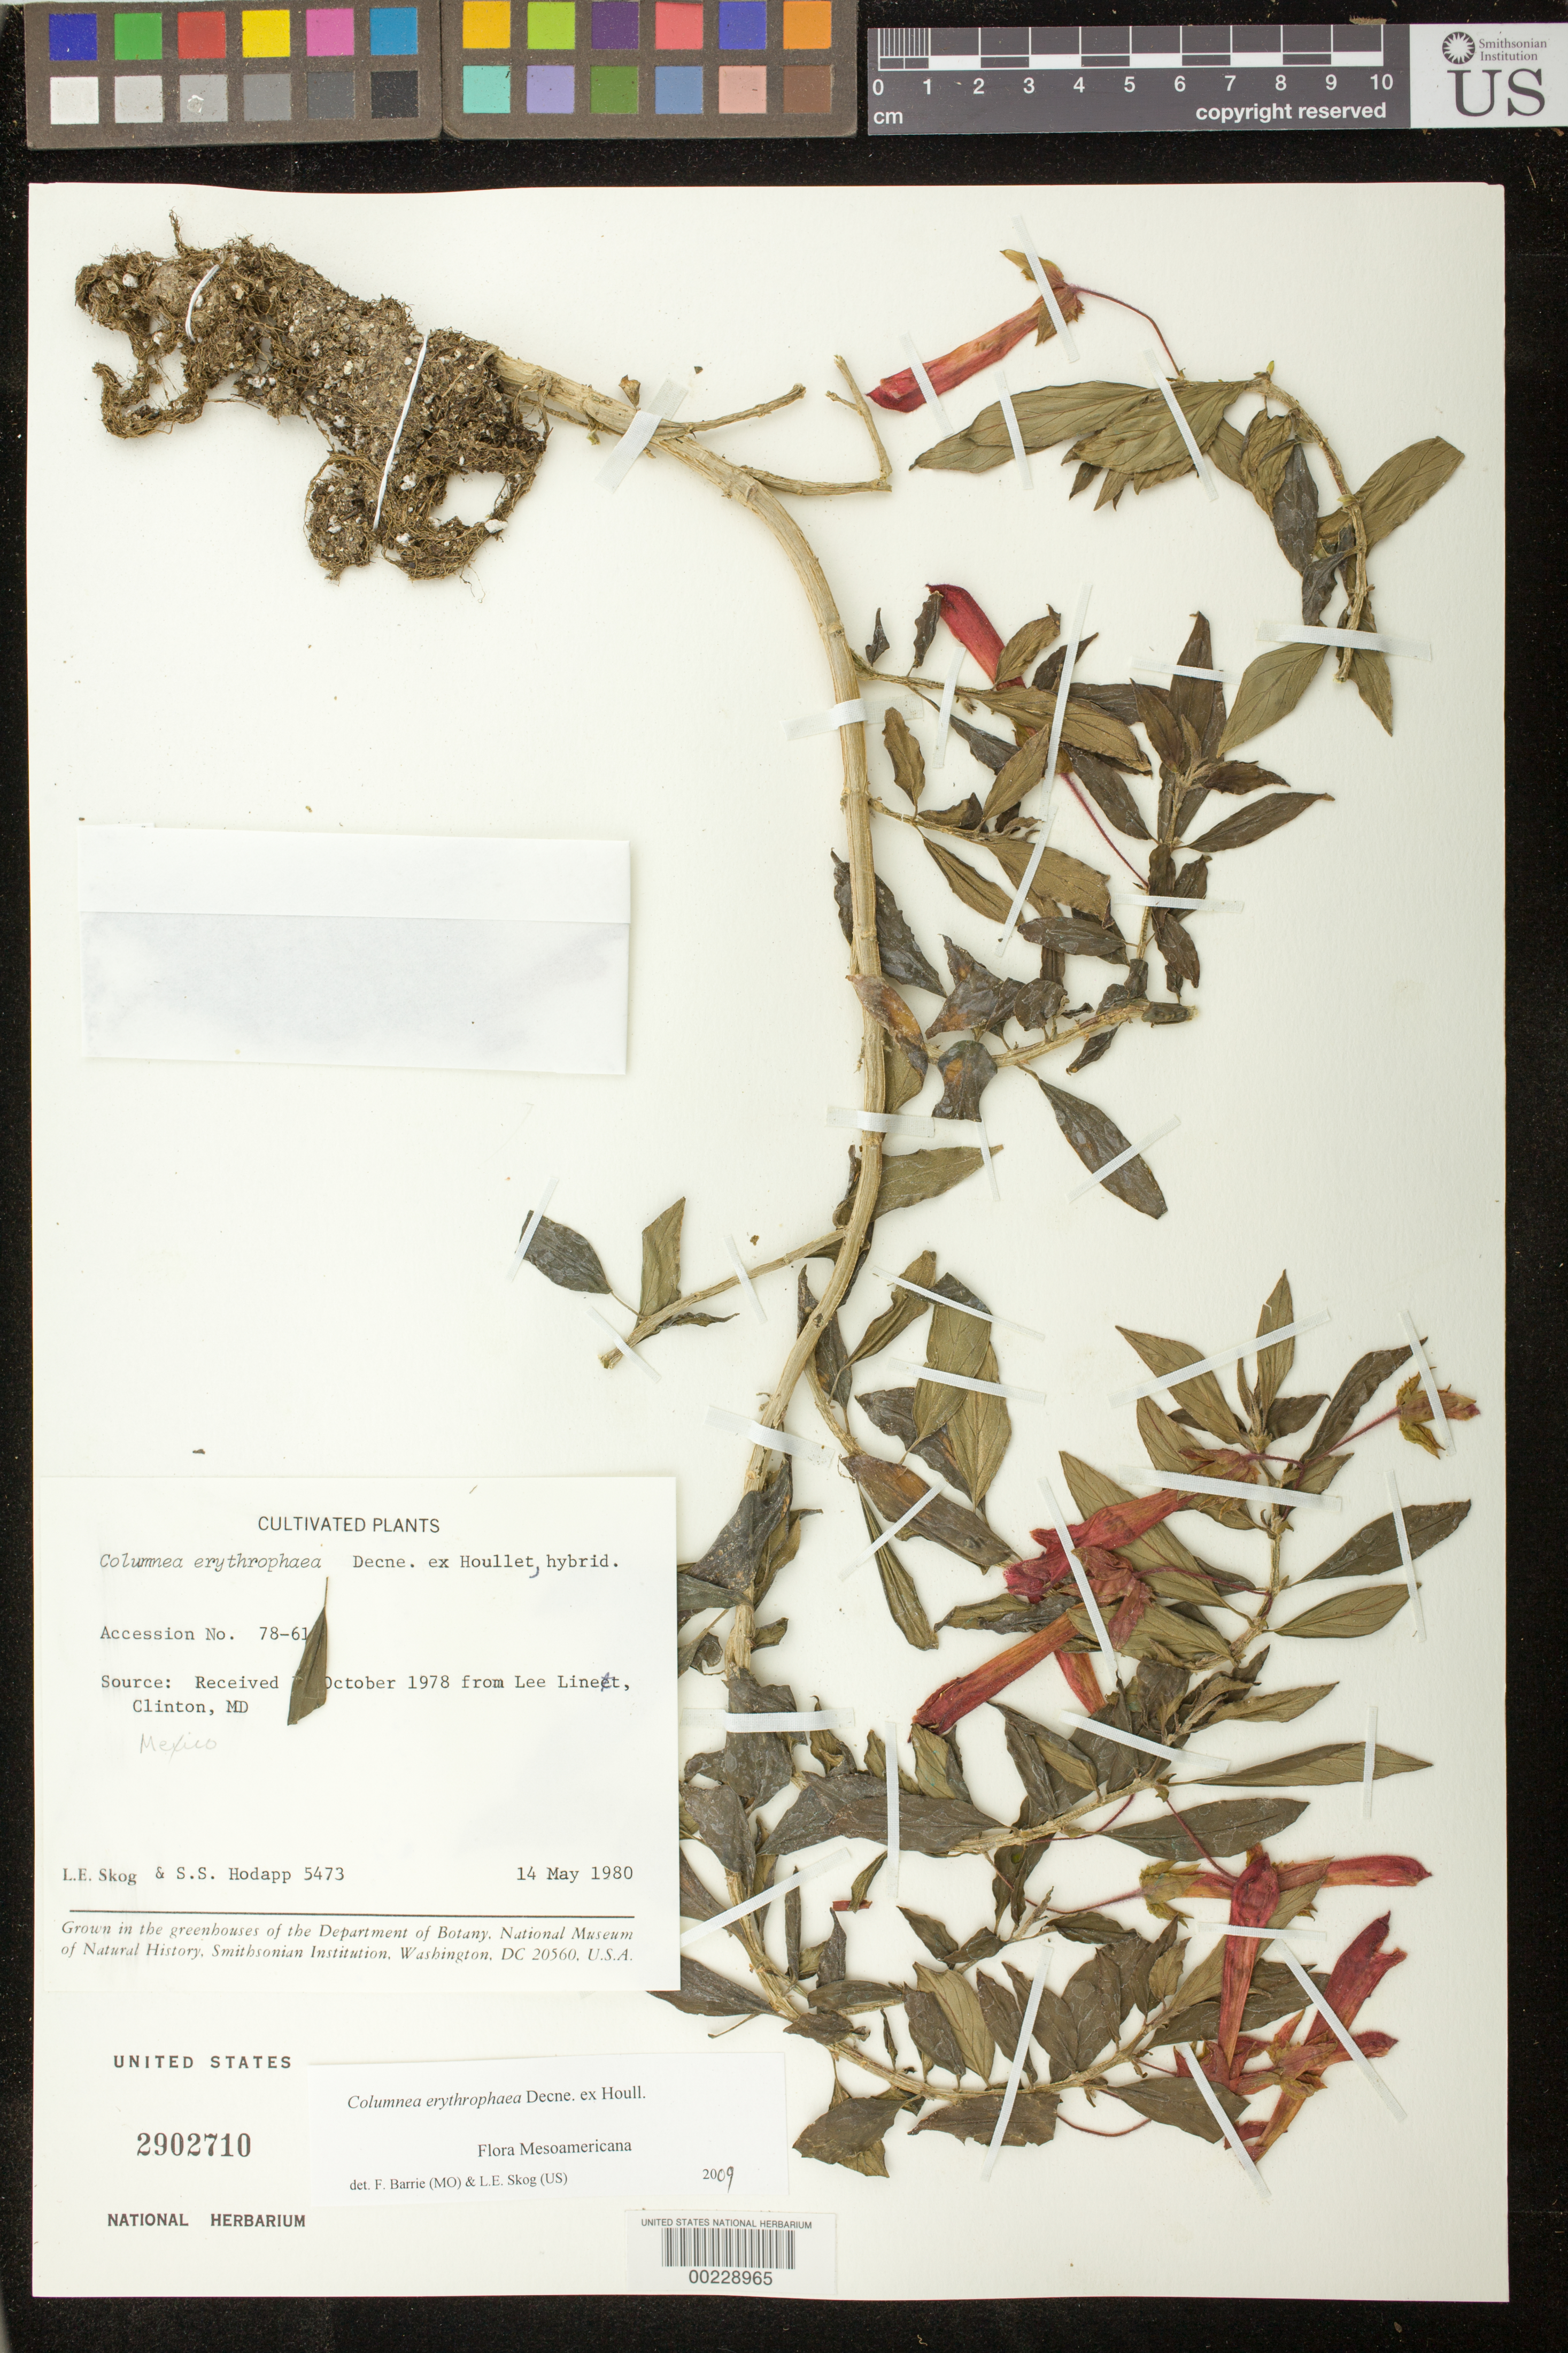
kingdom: Plantae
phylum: Tracheophyta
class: Magnoliopsida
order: Lamiales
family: Gesneriaceae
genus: Columnea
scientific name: Columnea erythrophaea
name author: Decne. ex Houllet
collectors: L. E. Skog & S. Hodapp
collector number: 5473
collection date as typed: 14 May 1980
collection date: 1980-05-14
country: Mexico (?)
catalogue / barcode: US 2902710